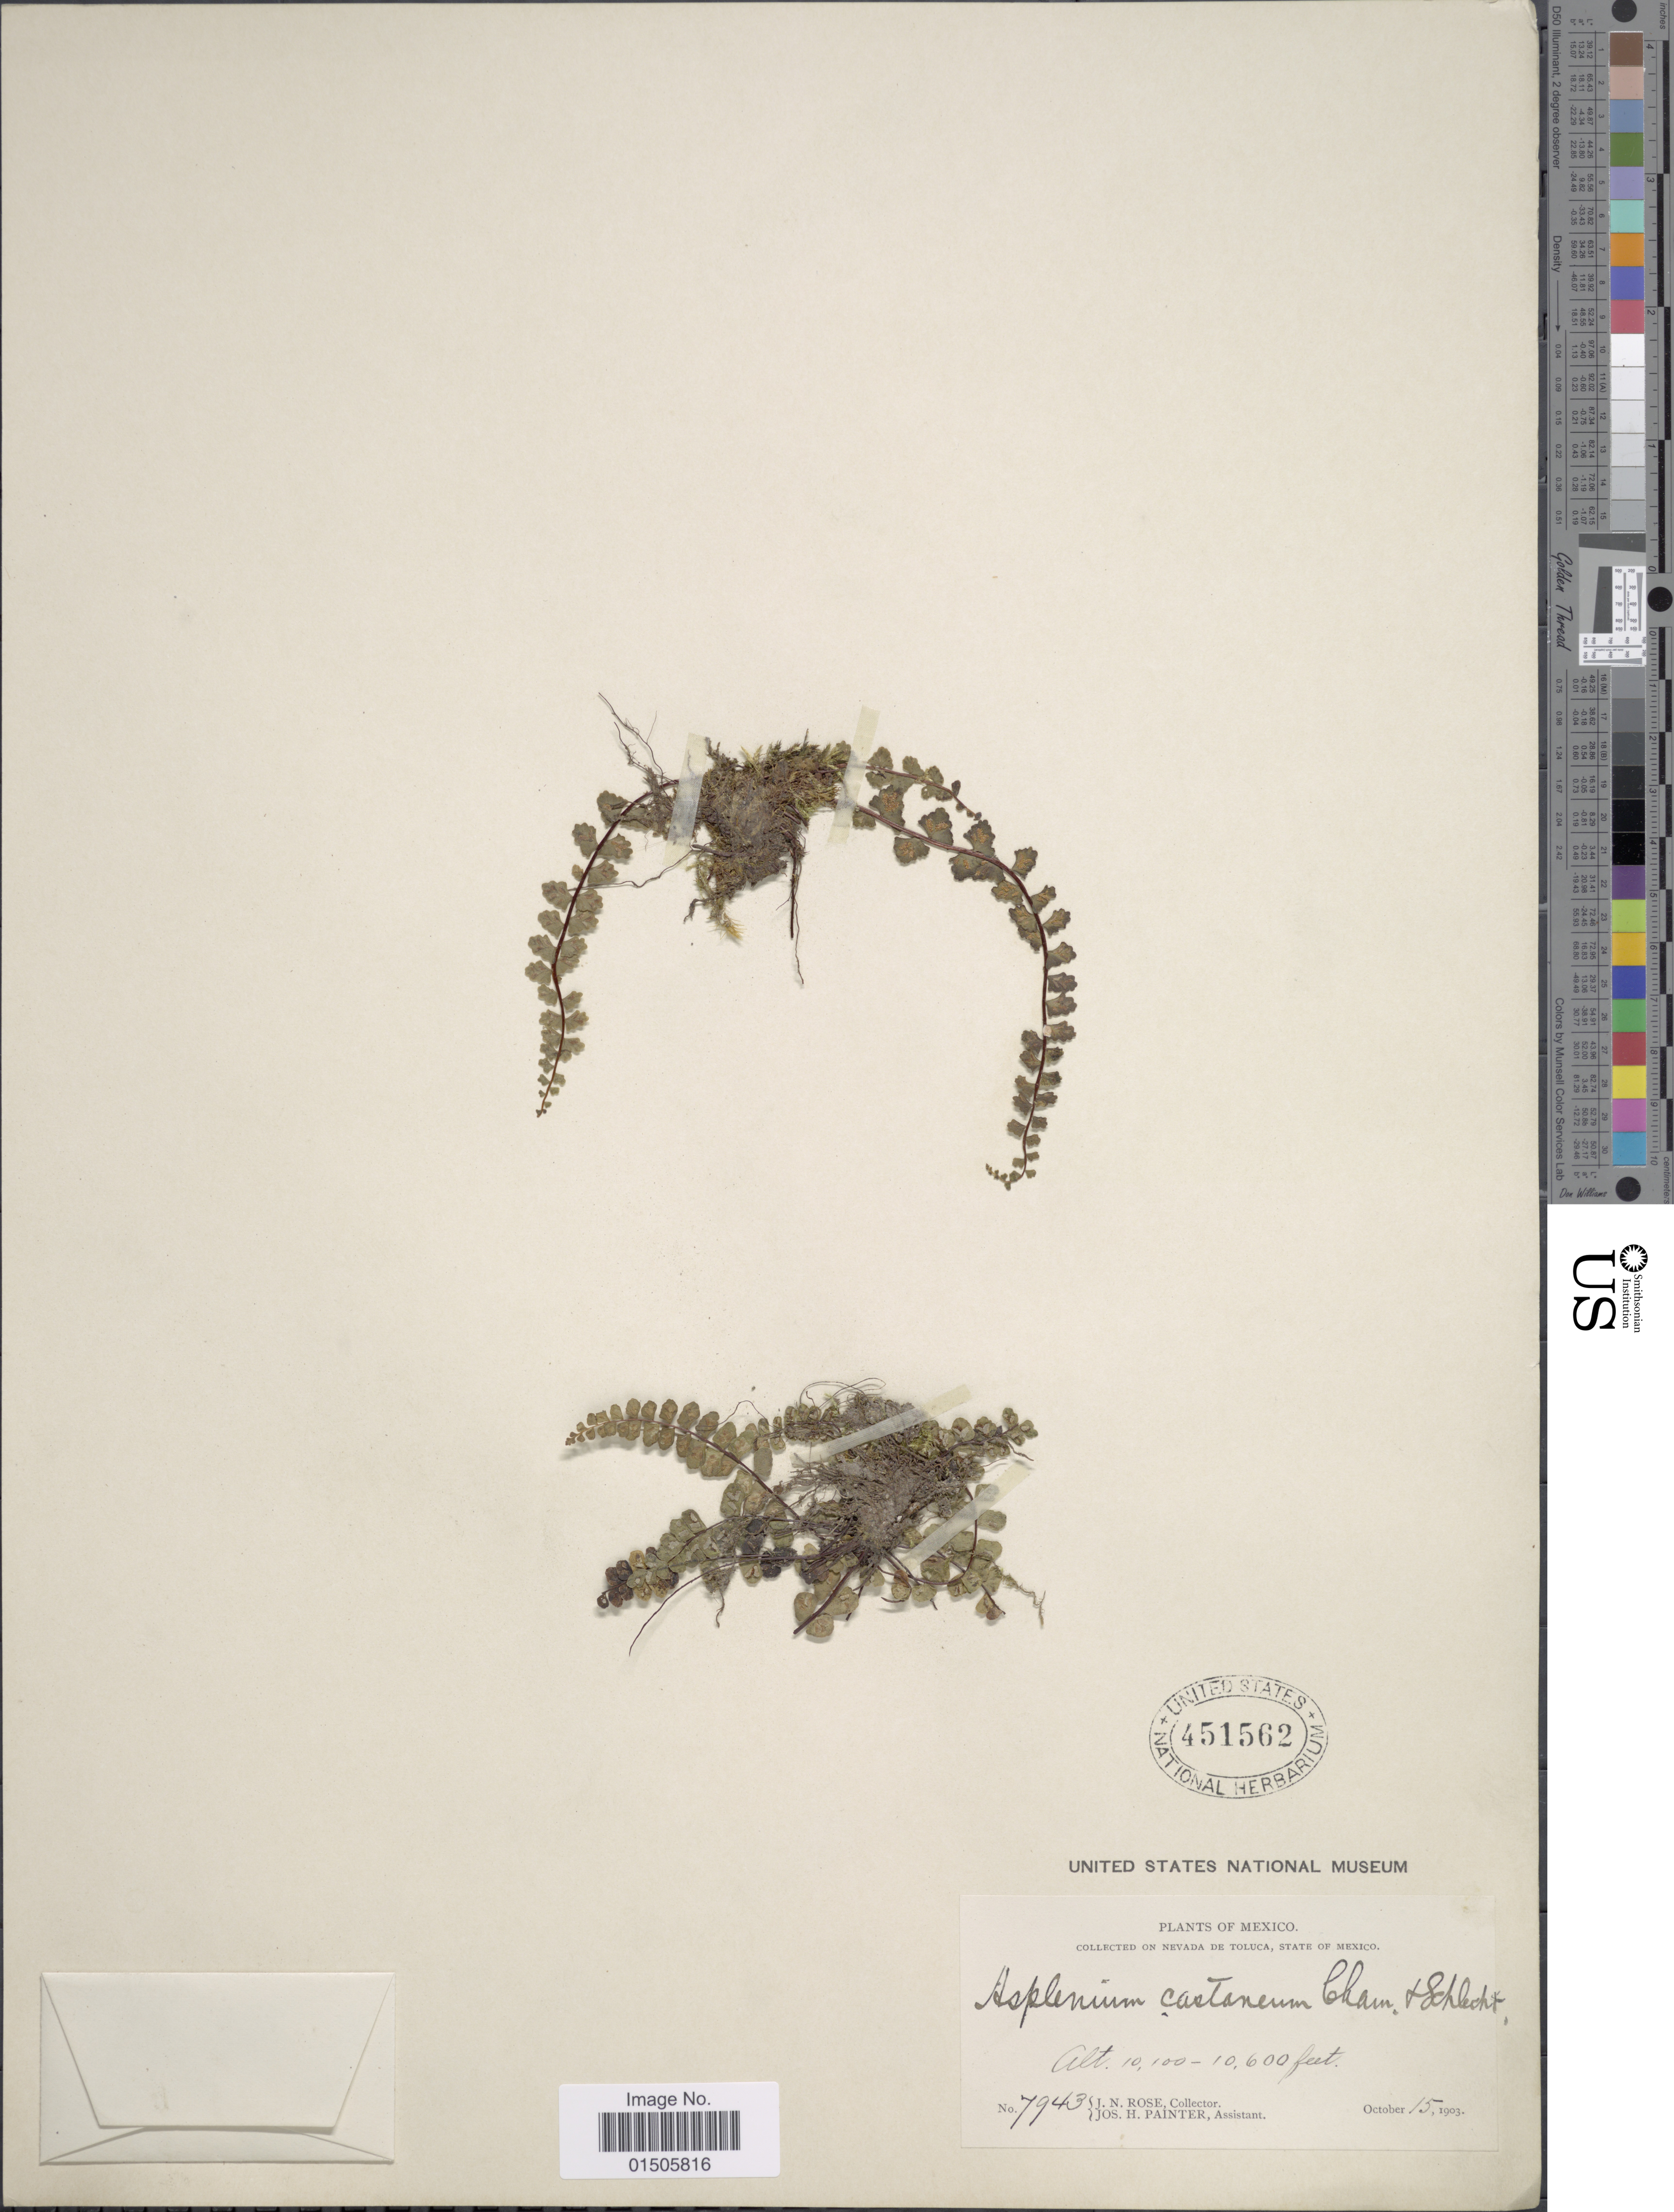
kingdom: Plantae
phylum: Tracheophyta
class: Polypodiopsida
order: Polypodiales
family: Aspleniaceae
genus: Asplenium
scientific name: Asplenium castaneum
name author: Schltdl. & Cham.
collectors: J. N. Rose & J. H. Painter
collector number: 7943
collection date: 1903-10-15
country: Mexico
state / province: México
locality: Nevada de Toluca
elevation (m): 3078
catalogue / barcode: US 451562